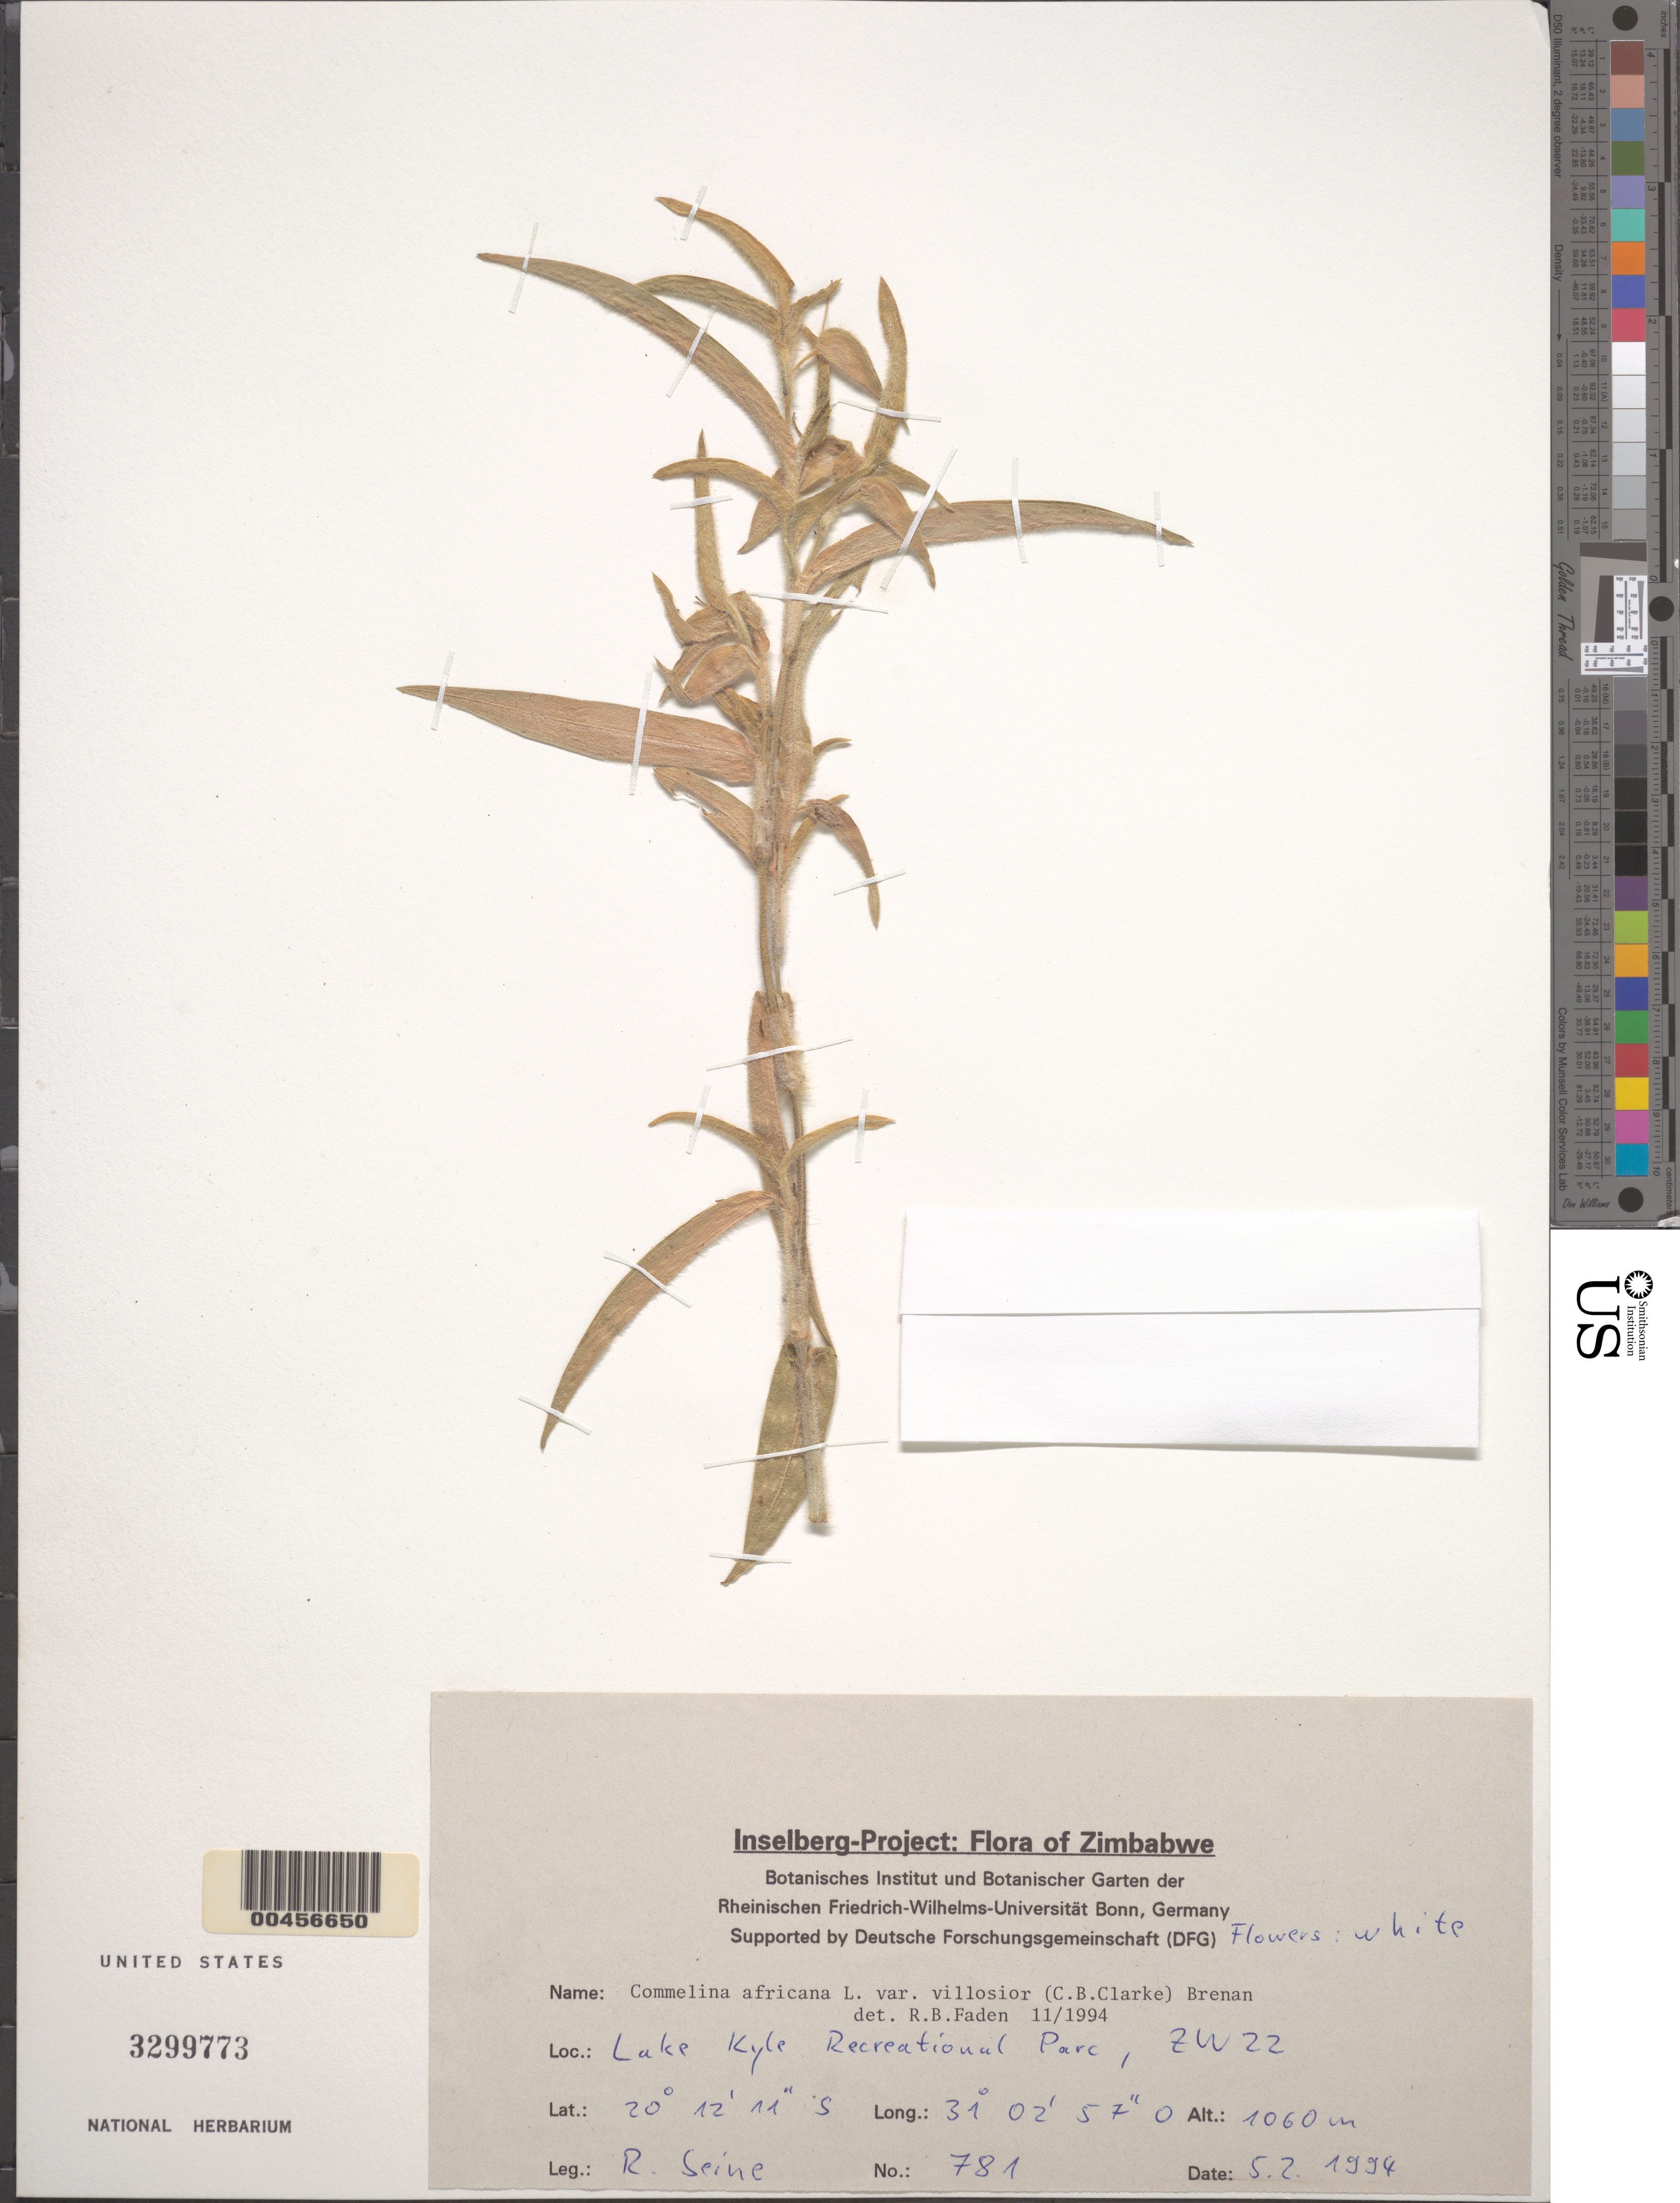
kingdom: Plantae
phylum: Tracheophyta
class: Liliopsida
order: Commelinales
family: Commelinaceae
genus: Commelina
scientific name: Commelina africana var. villosior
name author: (C.B. Clarke) Brenan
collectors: R. Seine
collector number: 781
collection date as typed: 05 Feb 1994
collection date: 1994-02-05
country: Zimbabwe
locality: Lake kyle recretional park, zw22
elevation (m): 1060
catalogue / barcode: US 3299773